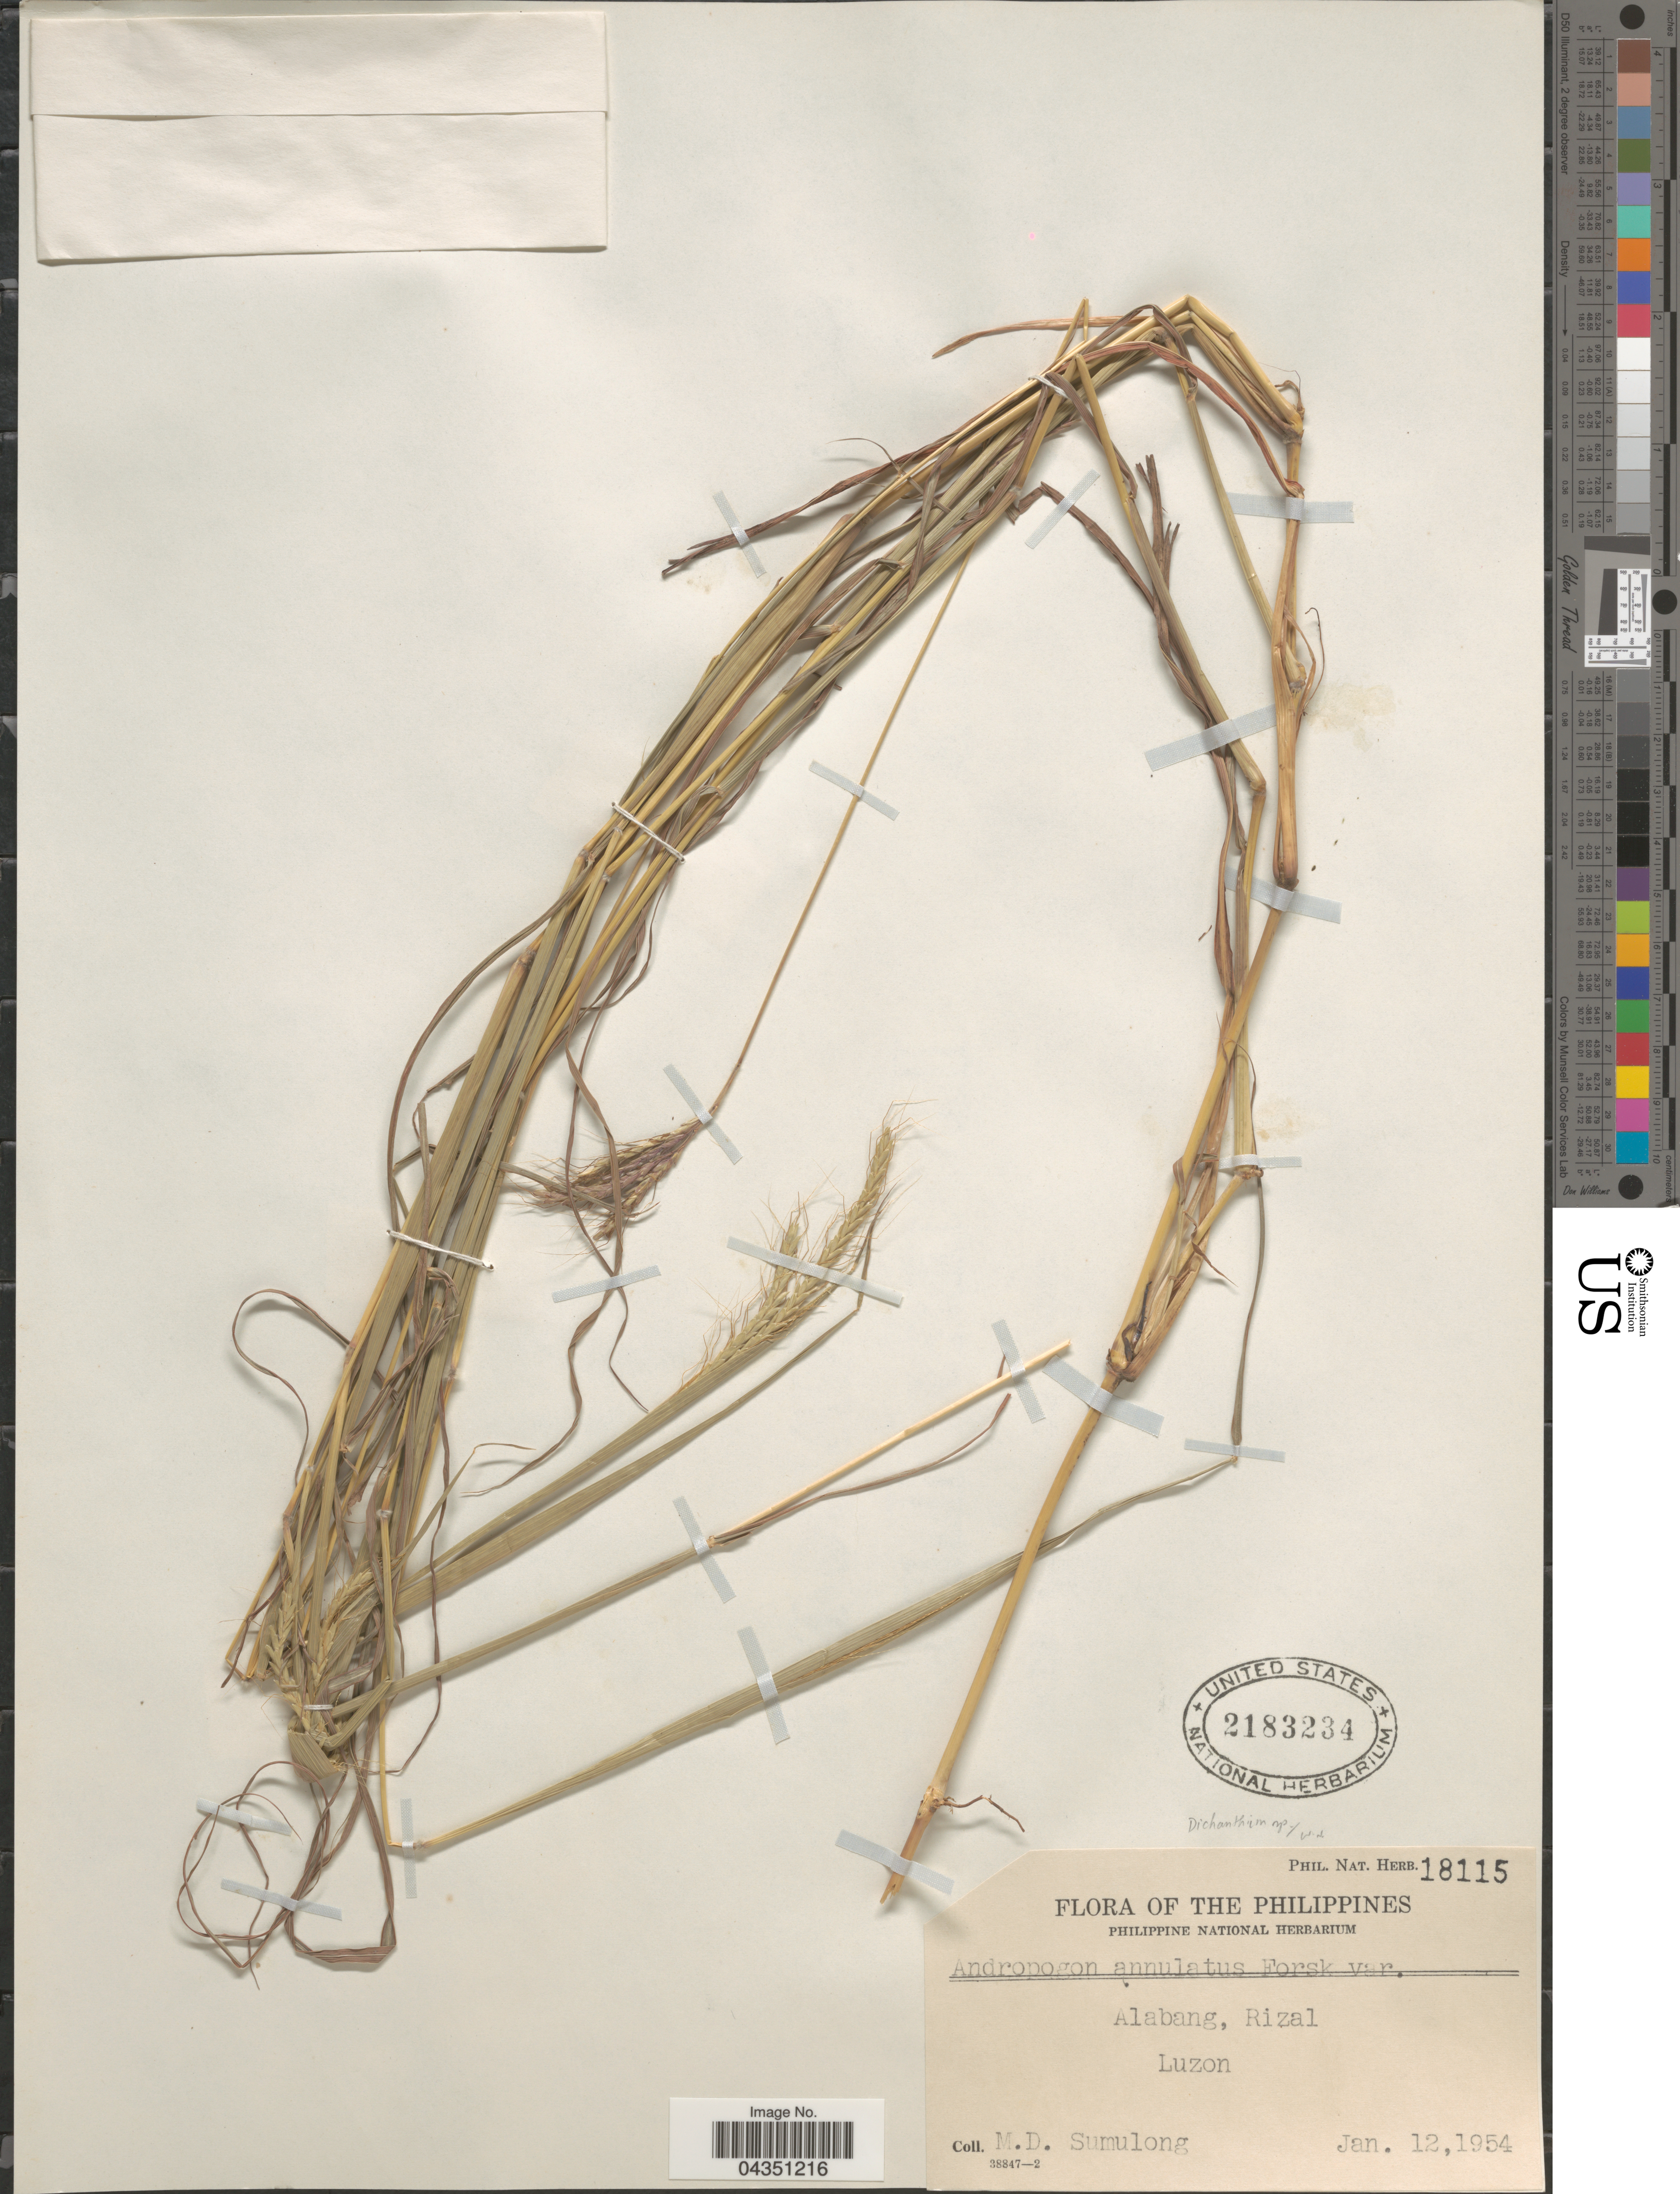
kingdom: Plantae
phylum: Tracheophyta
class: Liliopsida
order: Poales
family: Poaceae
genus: Dichanthium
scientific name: Dichanthium annulatum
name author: (Forssk.) Stapf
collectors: M. Sumulong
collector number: Phil. Nat. Herb. 18115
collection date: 1954-01-12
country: Philippines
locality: Alabang, Rizal. Luzon.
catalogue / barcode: US 2183234